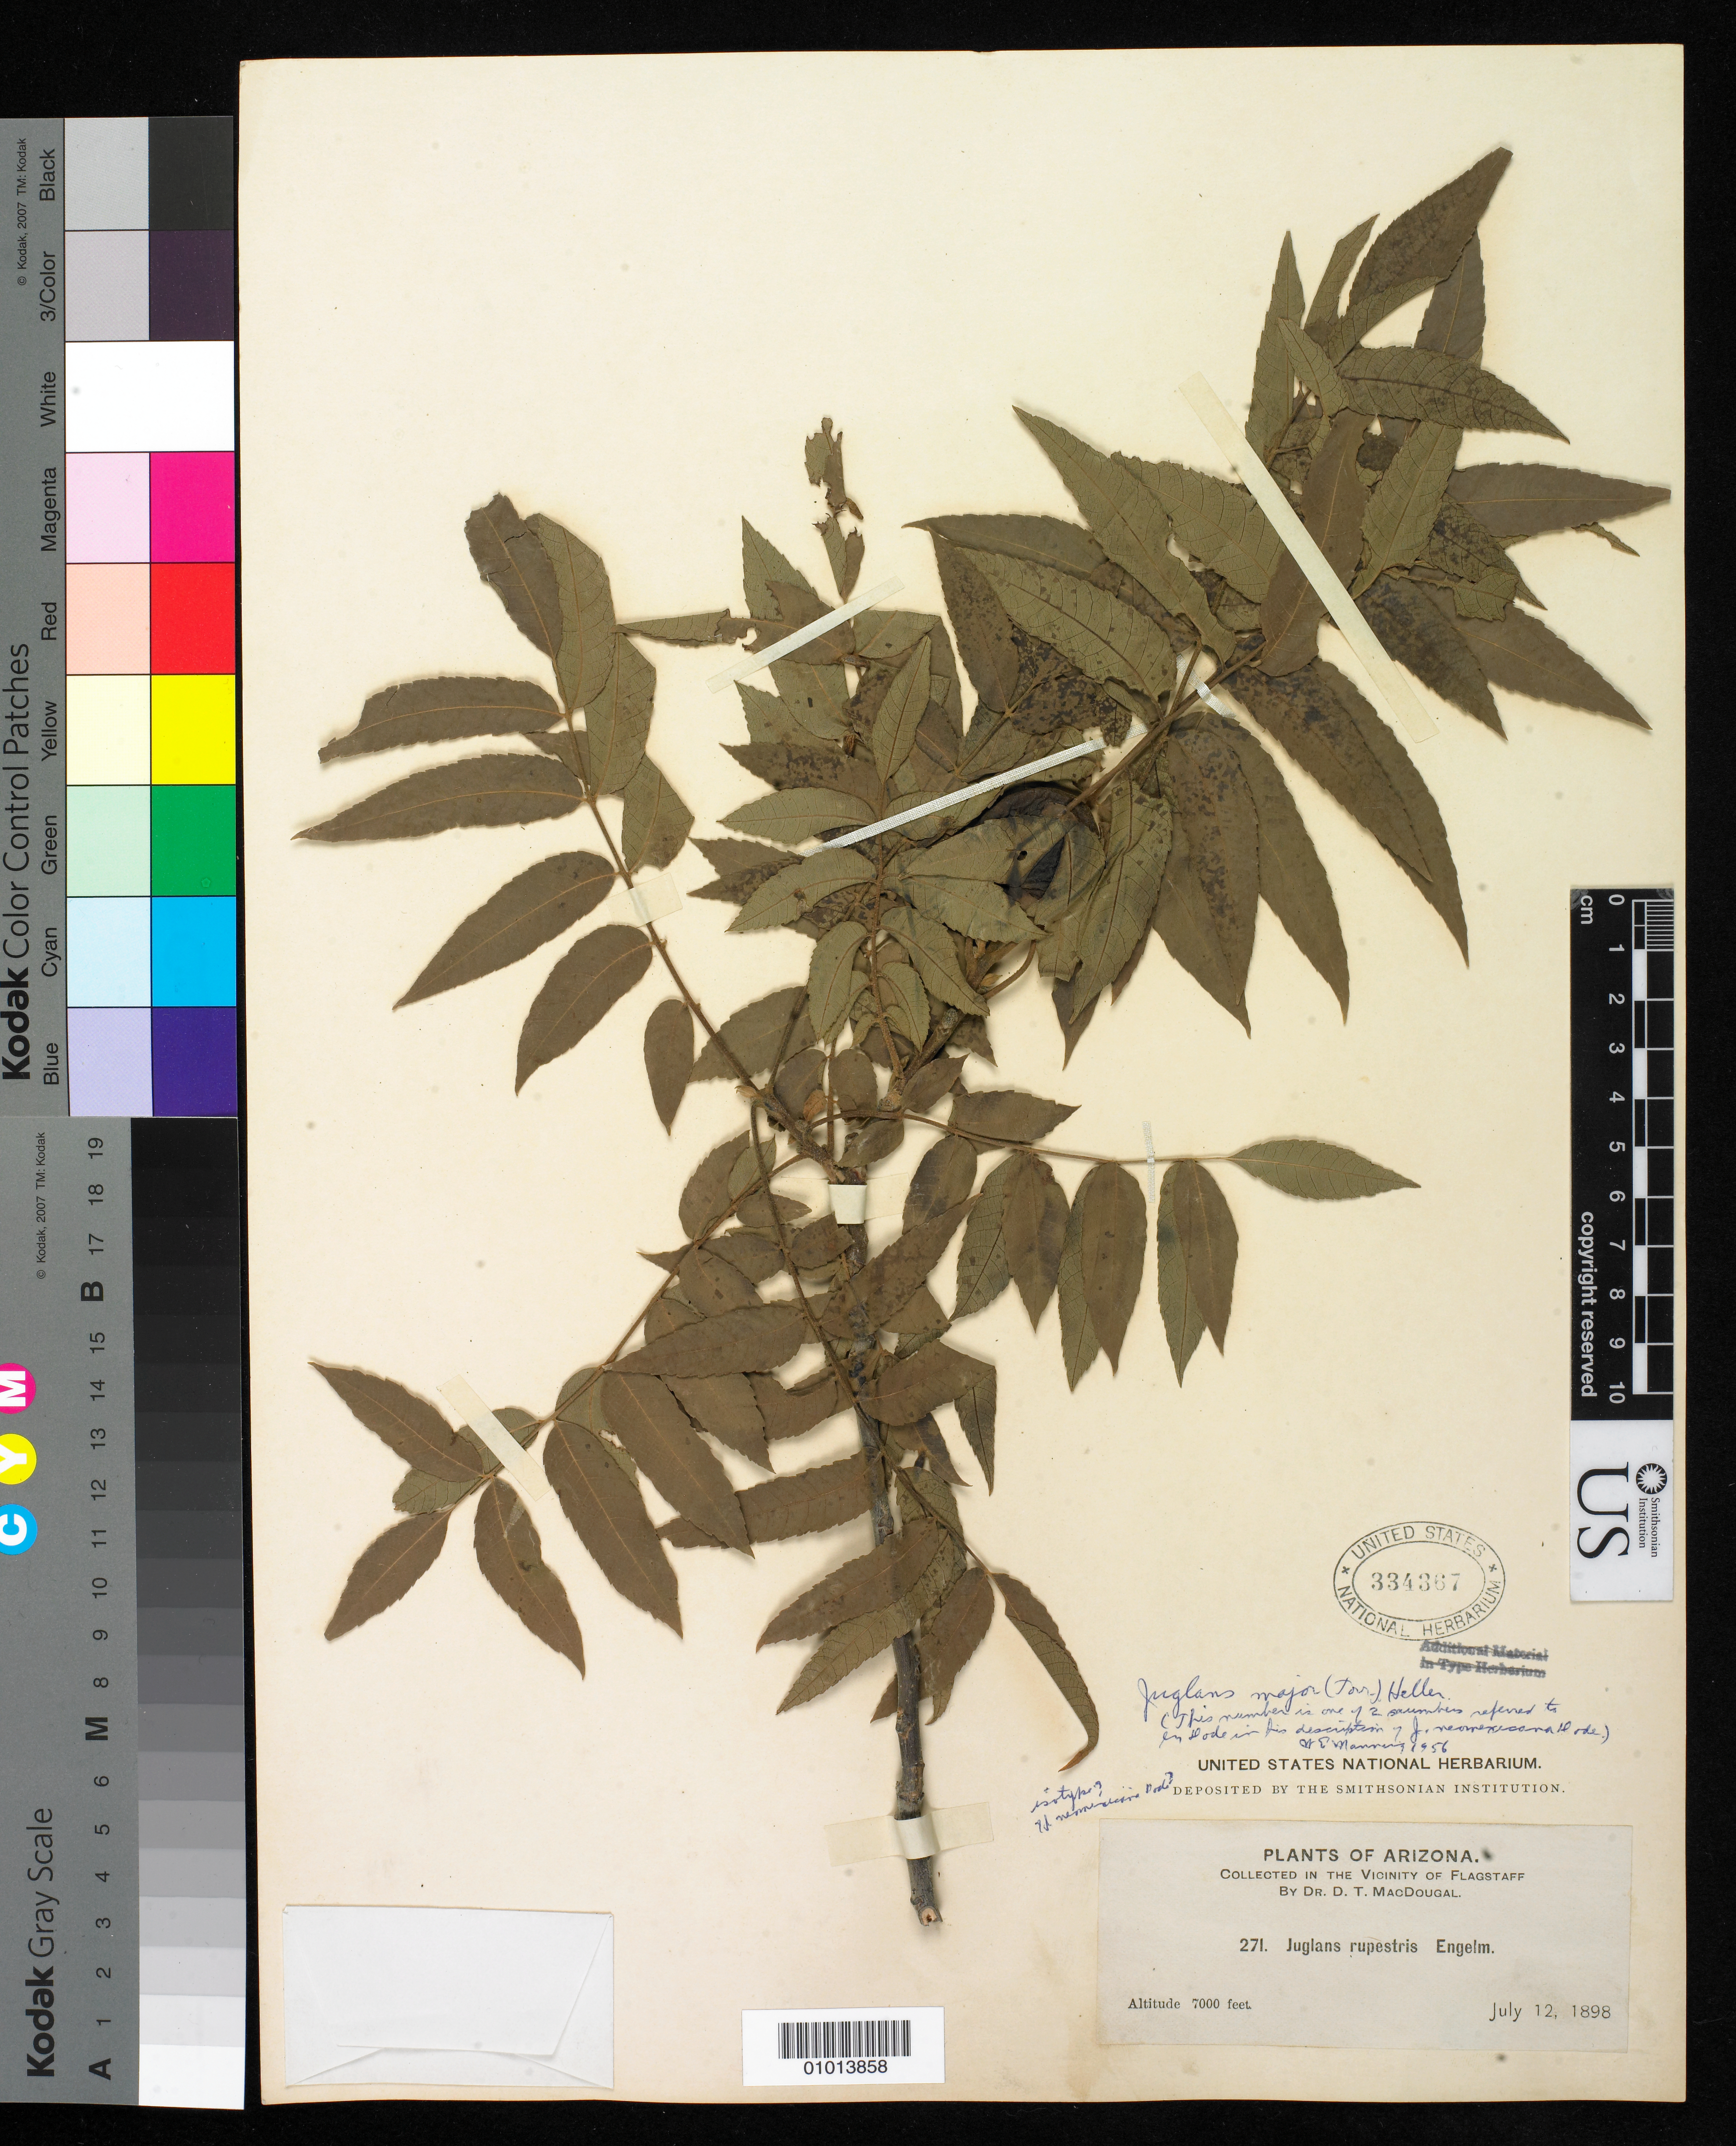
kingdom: Plantae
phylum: Tracheophyta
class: Magnoliopsida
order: Fagales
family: Juglandaceae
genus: Juglans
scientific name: Juglans neomexicana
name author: Dode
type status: Syntype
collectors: D. T. MacDougal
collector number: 271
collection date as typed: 12 Jul 1898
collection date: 1898-07-12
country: United States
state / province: Arizona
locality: Collected in the vicinity of Flagstaff.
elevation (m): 2134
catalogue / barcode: US 334367